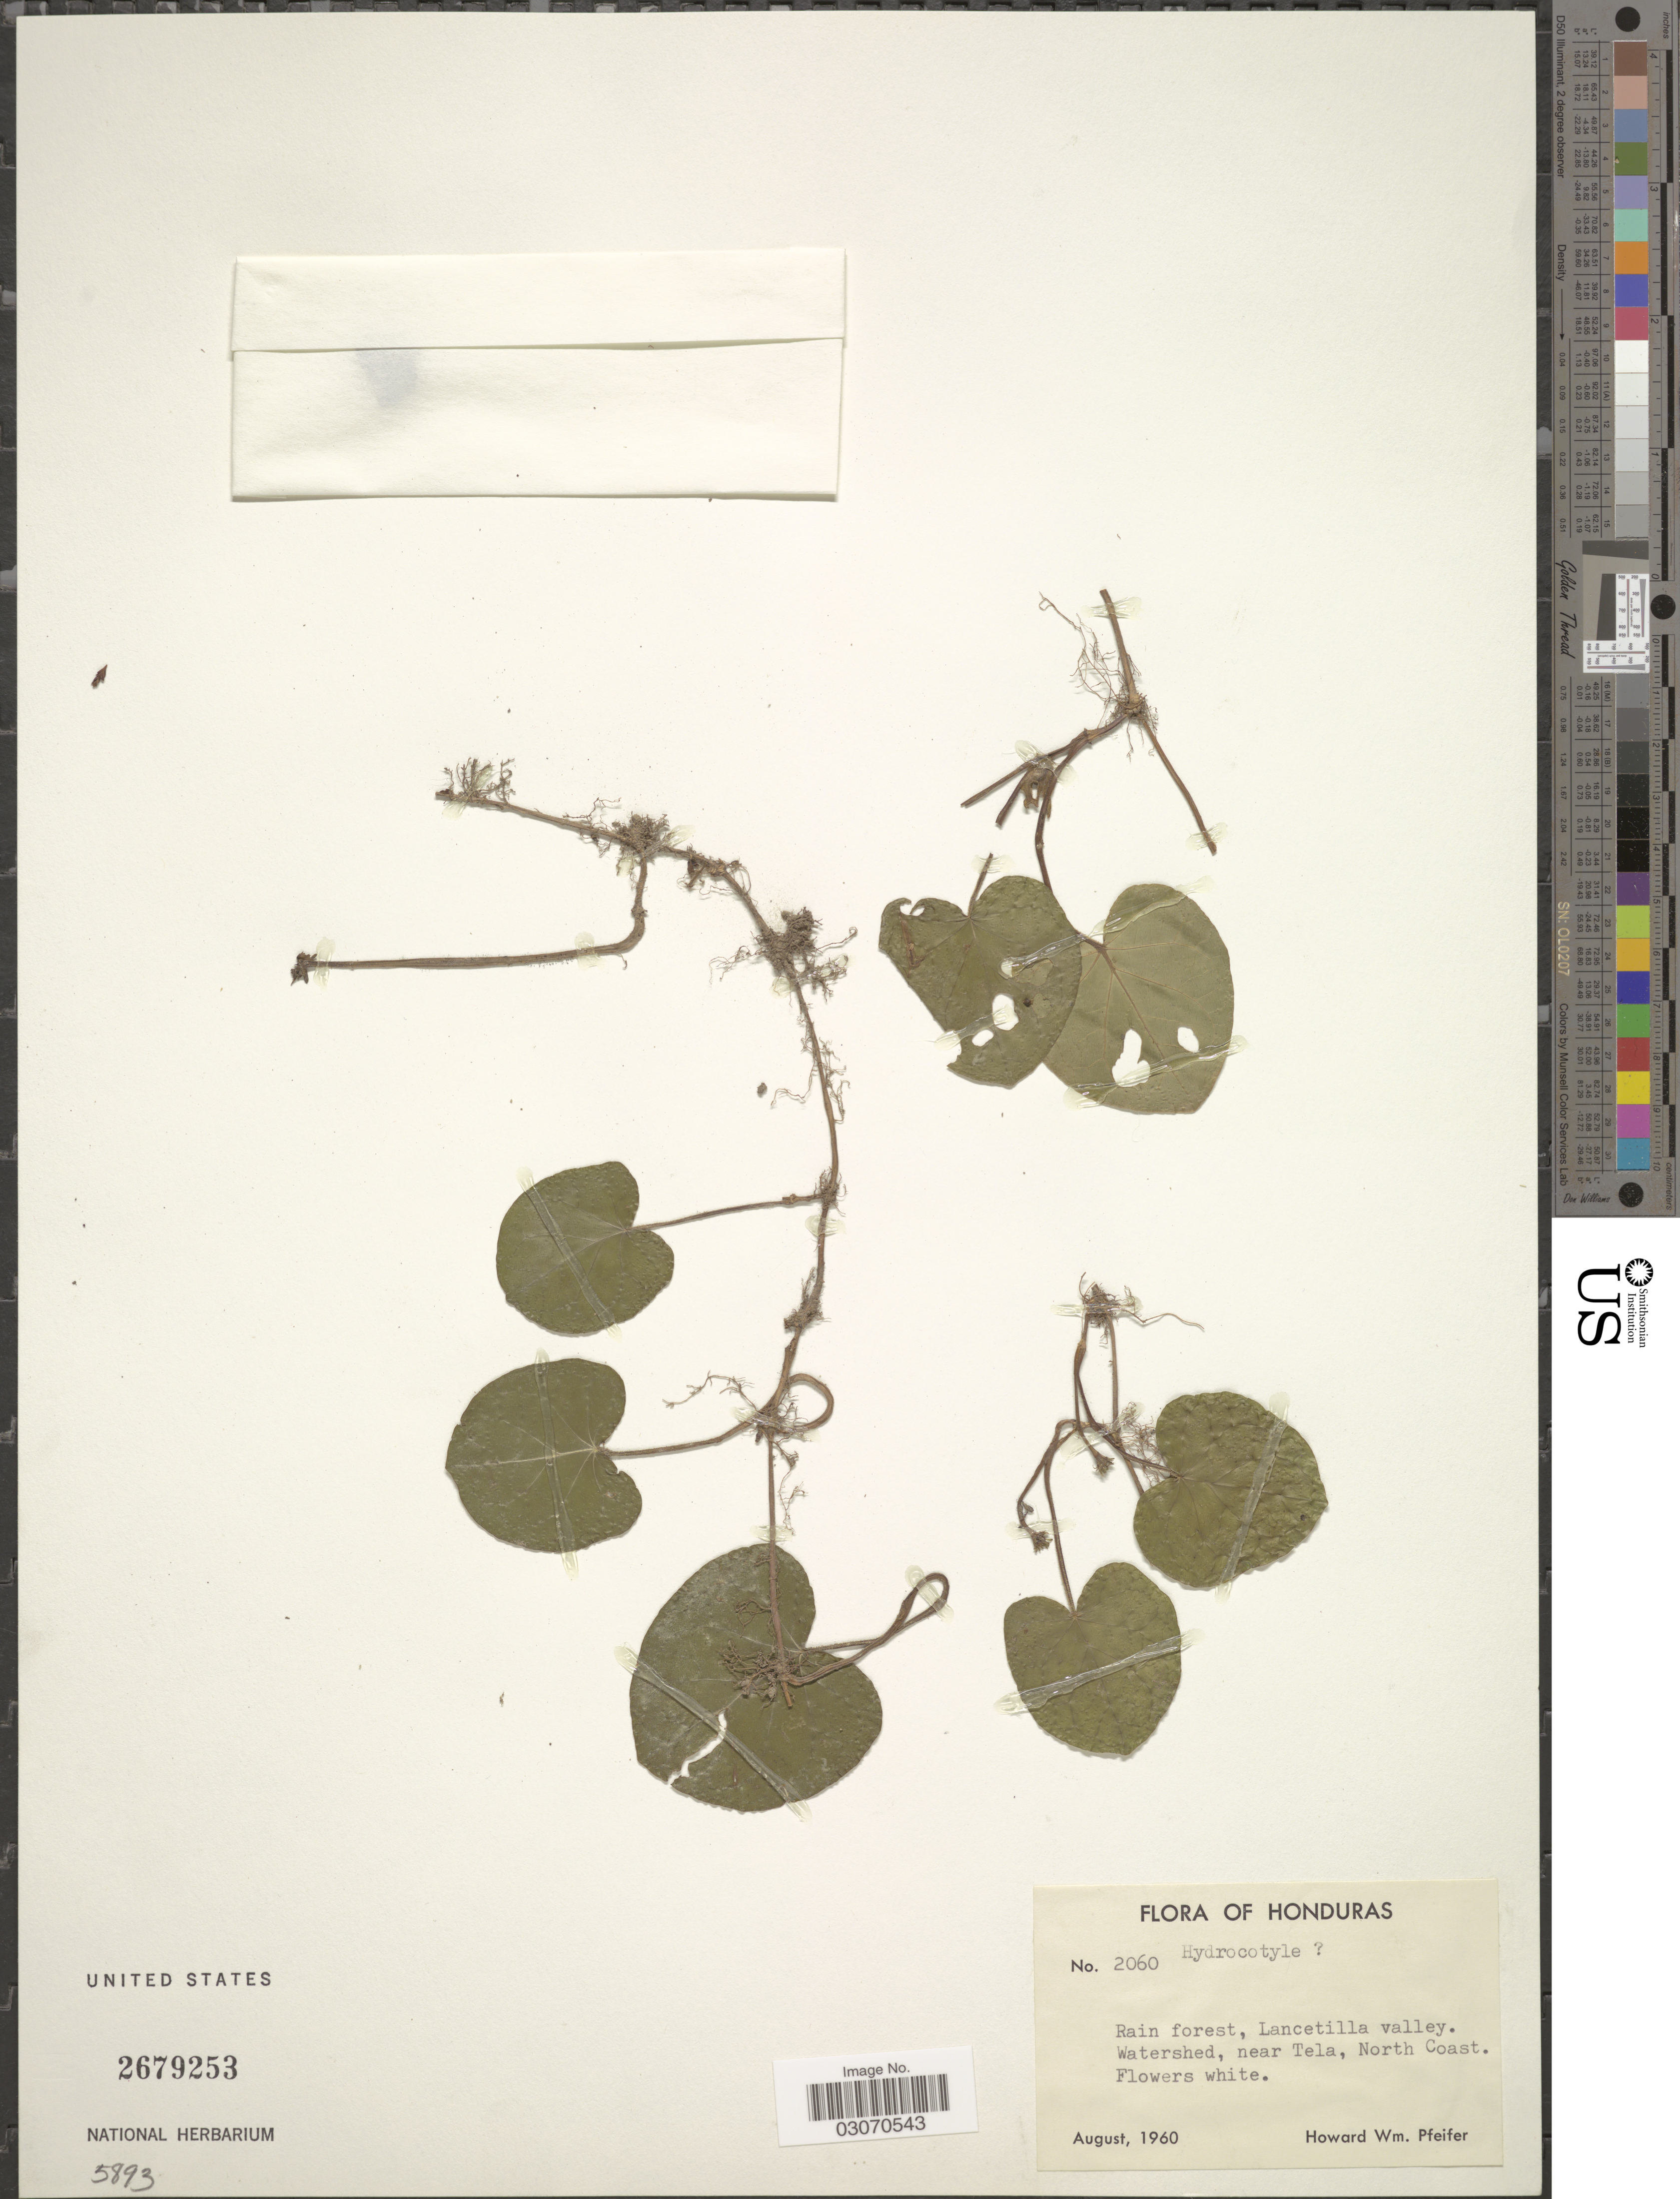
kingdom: Plantae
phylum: Tracheophyta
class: Magnoliopsida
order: Apiales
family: Araliaceae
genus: Hydrocotyle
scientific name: Hydrocotyle sp.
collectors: H. W. Pfeifer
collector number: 2060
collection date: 1960-08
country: Honduras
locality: Lancetilla valley. Watershed, near Tela, North Coast.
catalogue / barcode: US 2679253